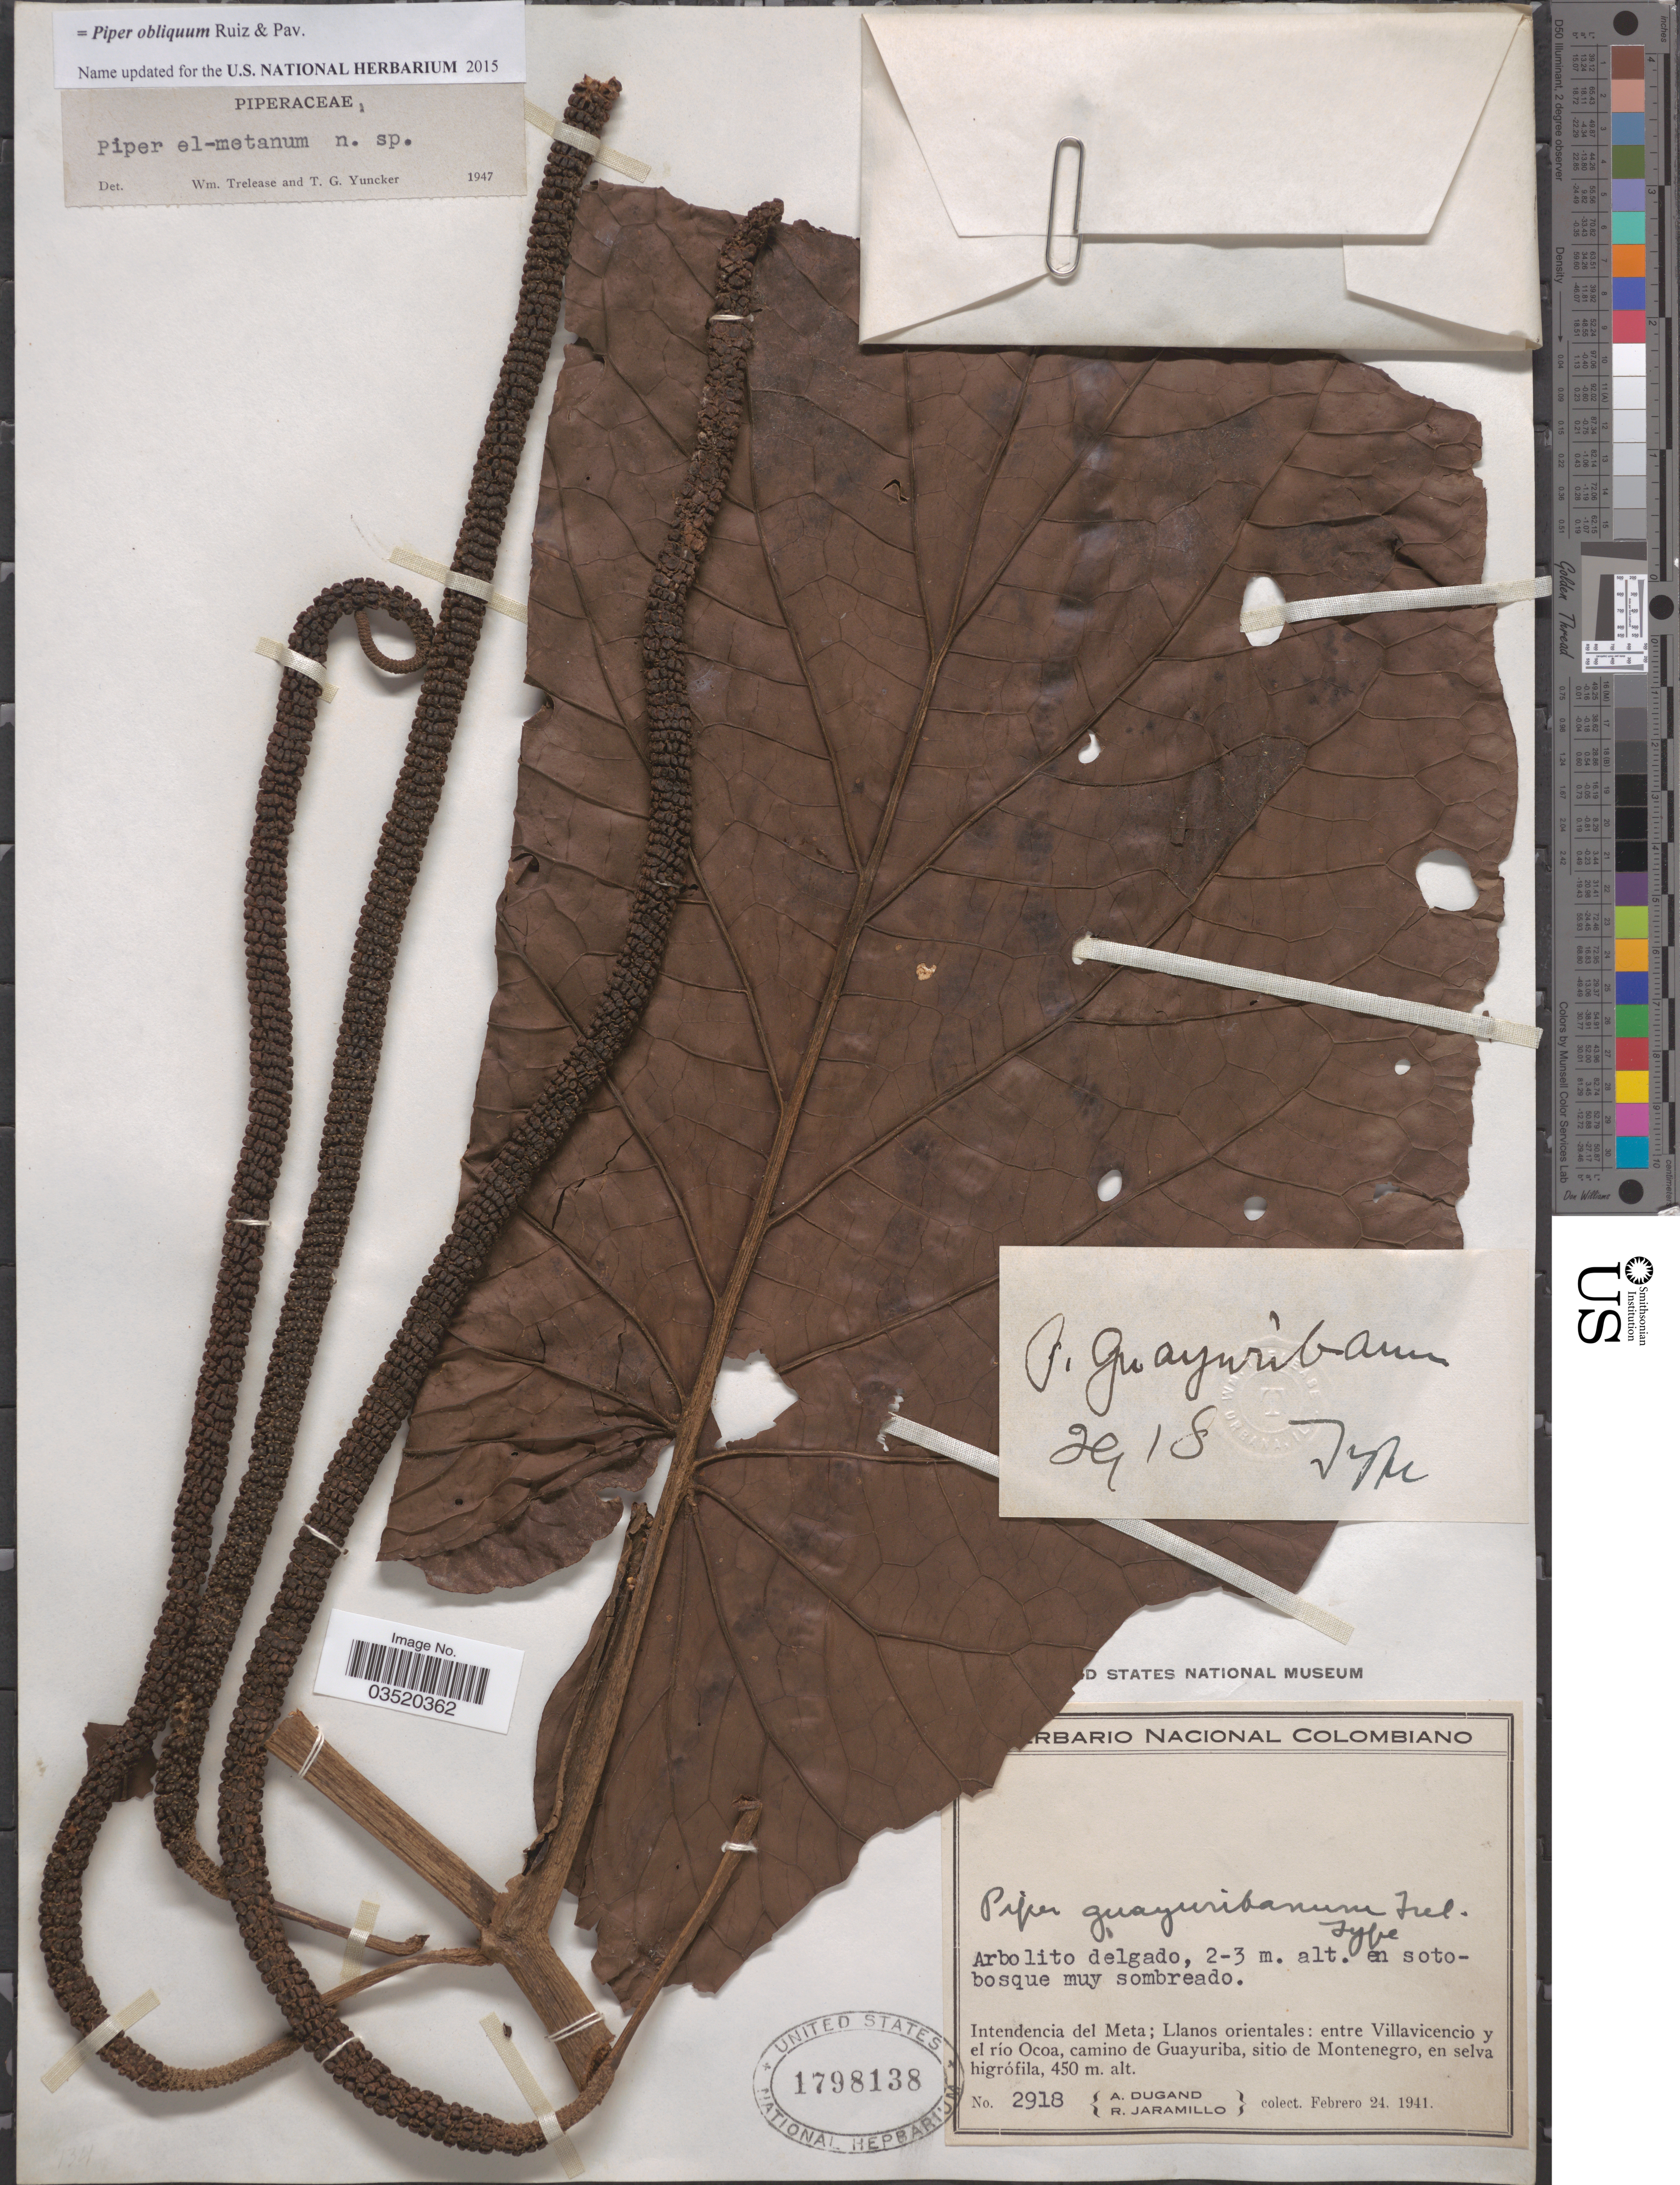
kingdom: Plantae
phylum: Tracheophyta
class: Magnoliopsida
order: Piperales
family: Piperaceae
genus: Piper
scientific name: Piper obliquum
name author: Ruiz & Pav.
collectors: A. Dugand & R. Jaramillo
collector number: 2918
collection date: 1941-02-24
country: Colombia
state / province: Meta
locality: Intendencia del Meta; Llanos orientales: entre Villavicencio y el río Ocoa, camino de Guayuriba, sitio de Montenegro, en selva higrófila.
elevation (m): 450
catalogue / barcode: US 1798138